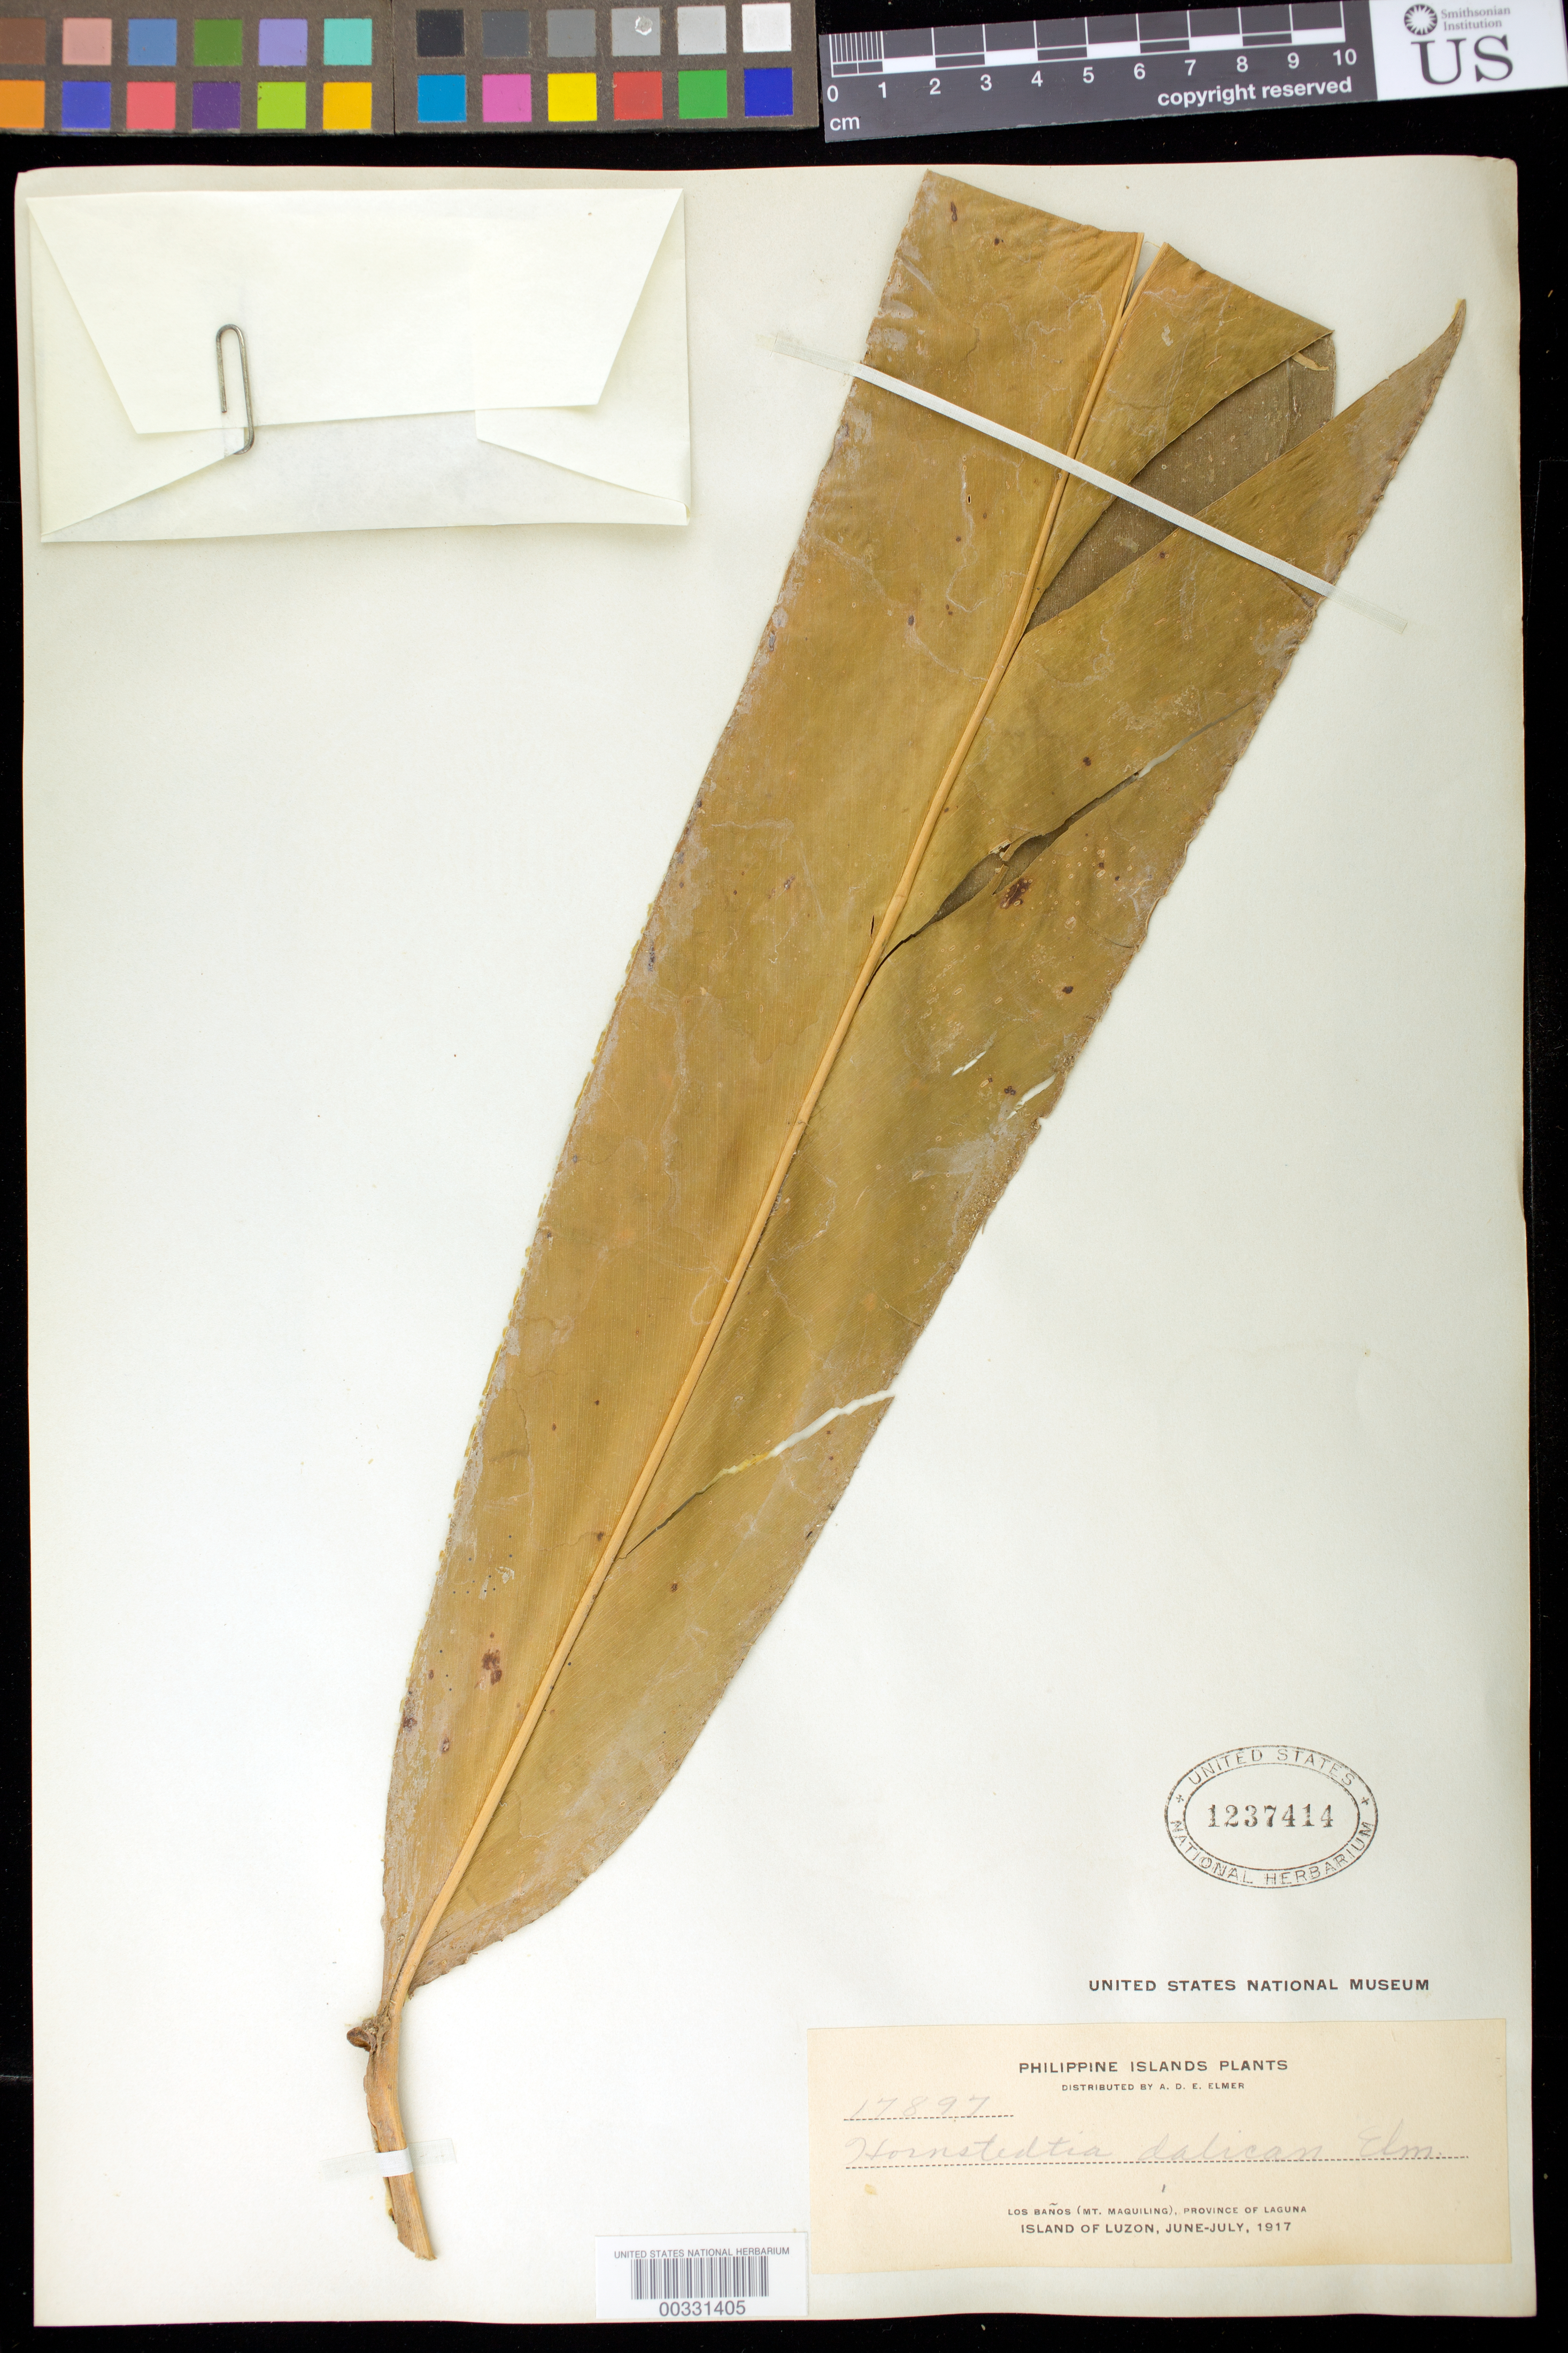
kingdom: Plantae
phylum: Tracheophyta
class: Liliopsida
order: Zingiberales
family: Zingiberaceae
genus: Etlingera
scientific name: Etlingera dalican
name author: (Elmer) A.D. Poulsen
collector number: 17897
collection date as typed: Jun 1917 to -- Jul 1917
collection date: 1917-06/1917-07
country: Philippines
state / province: Calabarzon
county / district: Laguna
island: Luzon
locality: Los banos (mt maquiling)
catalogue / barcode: US 1237414